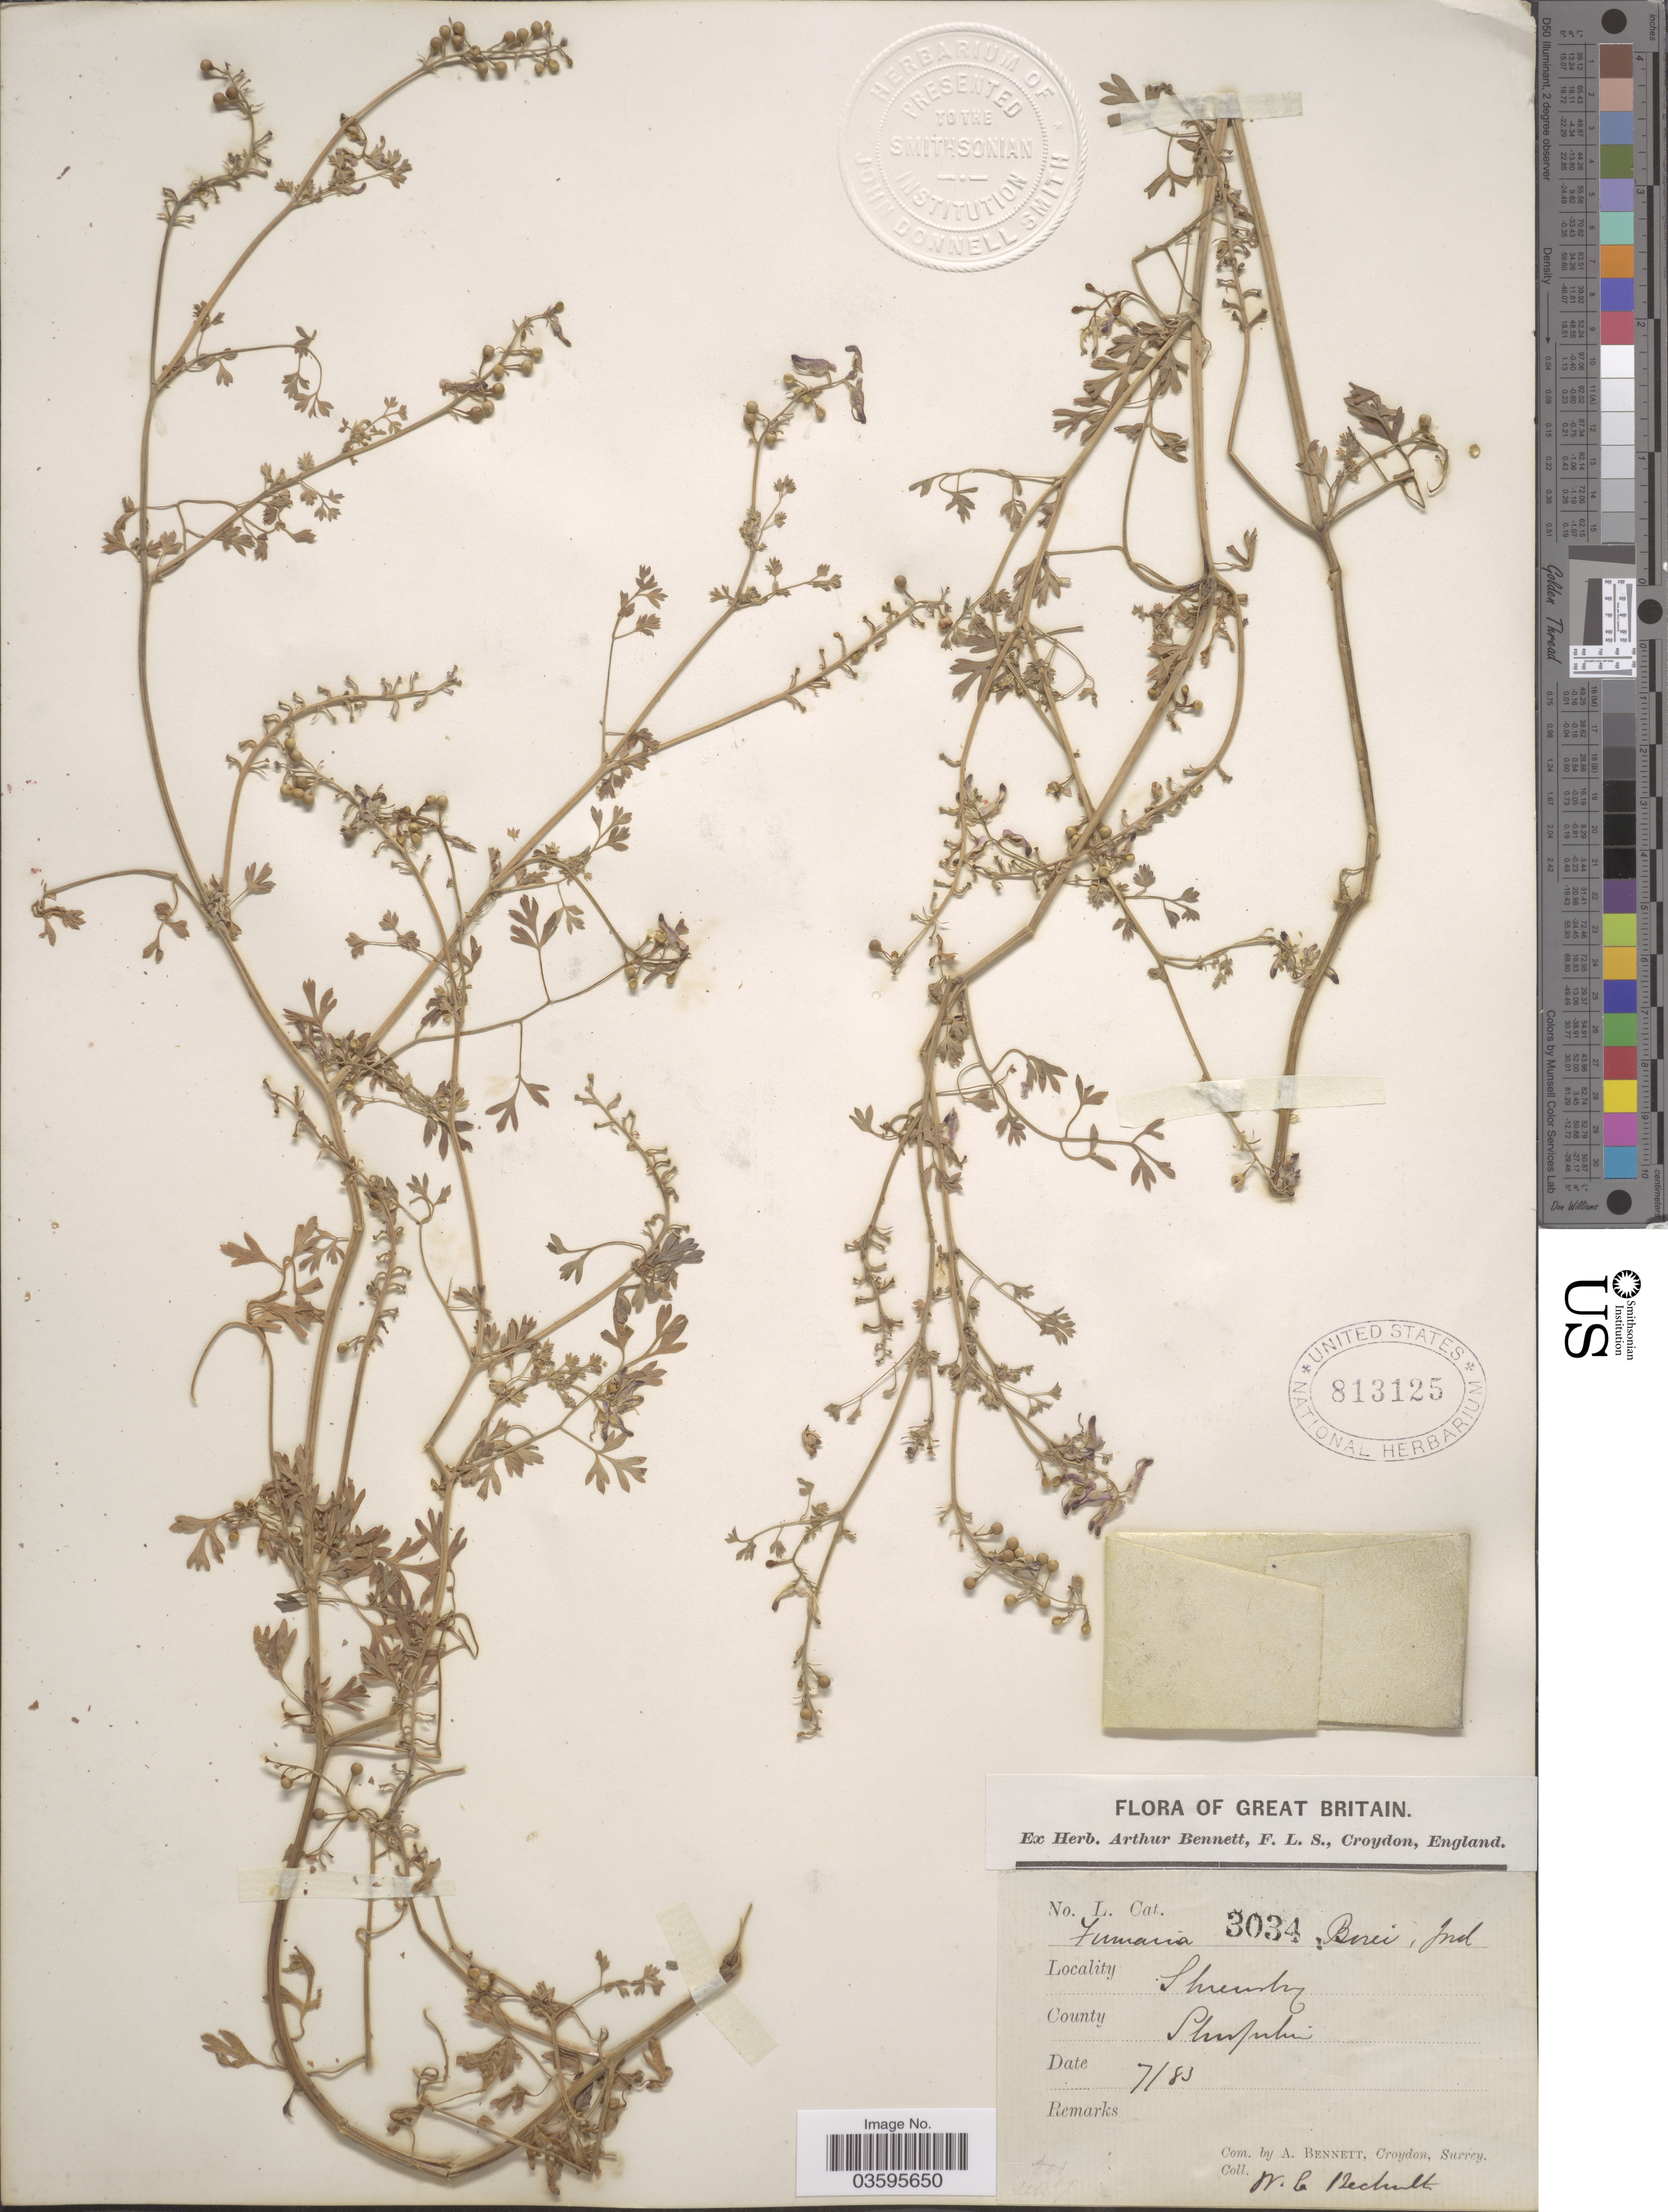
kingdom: Plantae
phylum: Tracheophyta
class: Magnoliopsida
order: Ranunculales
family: Papaveraceae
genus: Fumaria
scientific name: Fumaria boraei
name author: Jord.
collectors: W. Bechult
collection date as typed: Transcribed d/m/y: /7/83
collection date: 1883-07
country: United Kingdom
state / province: England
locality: Shrewsbury. County Shropshire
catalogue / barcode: US 813125